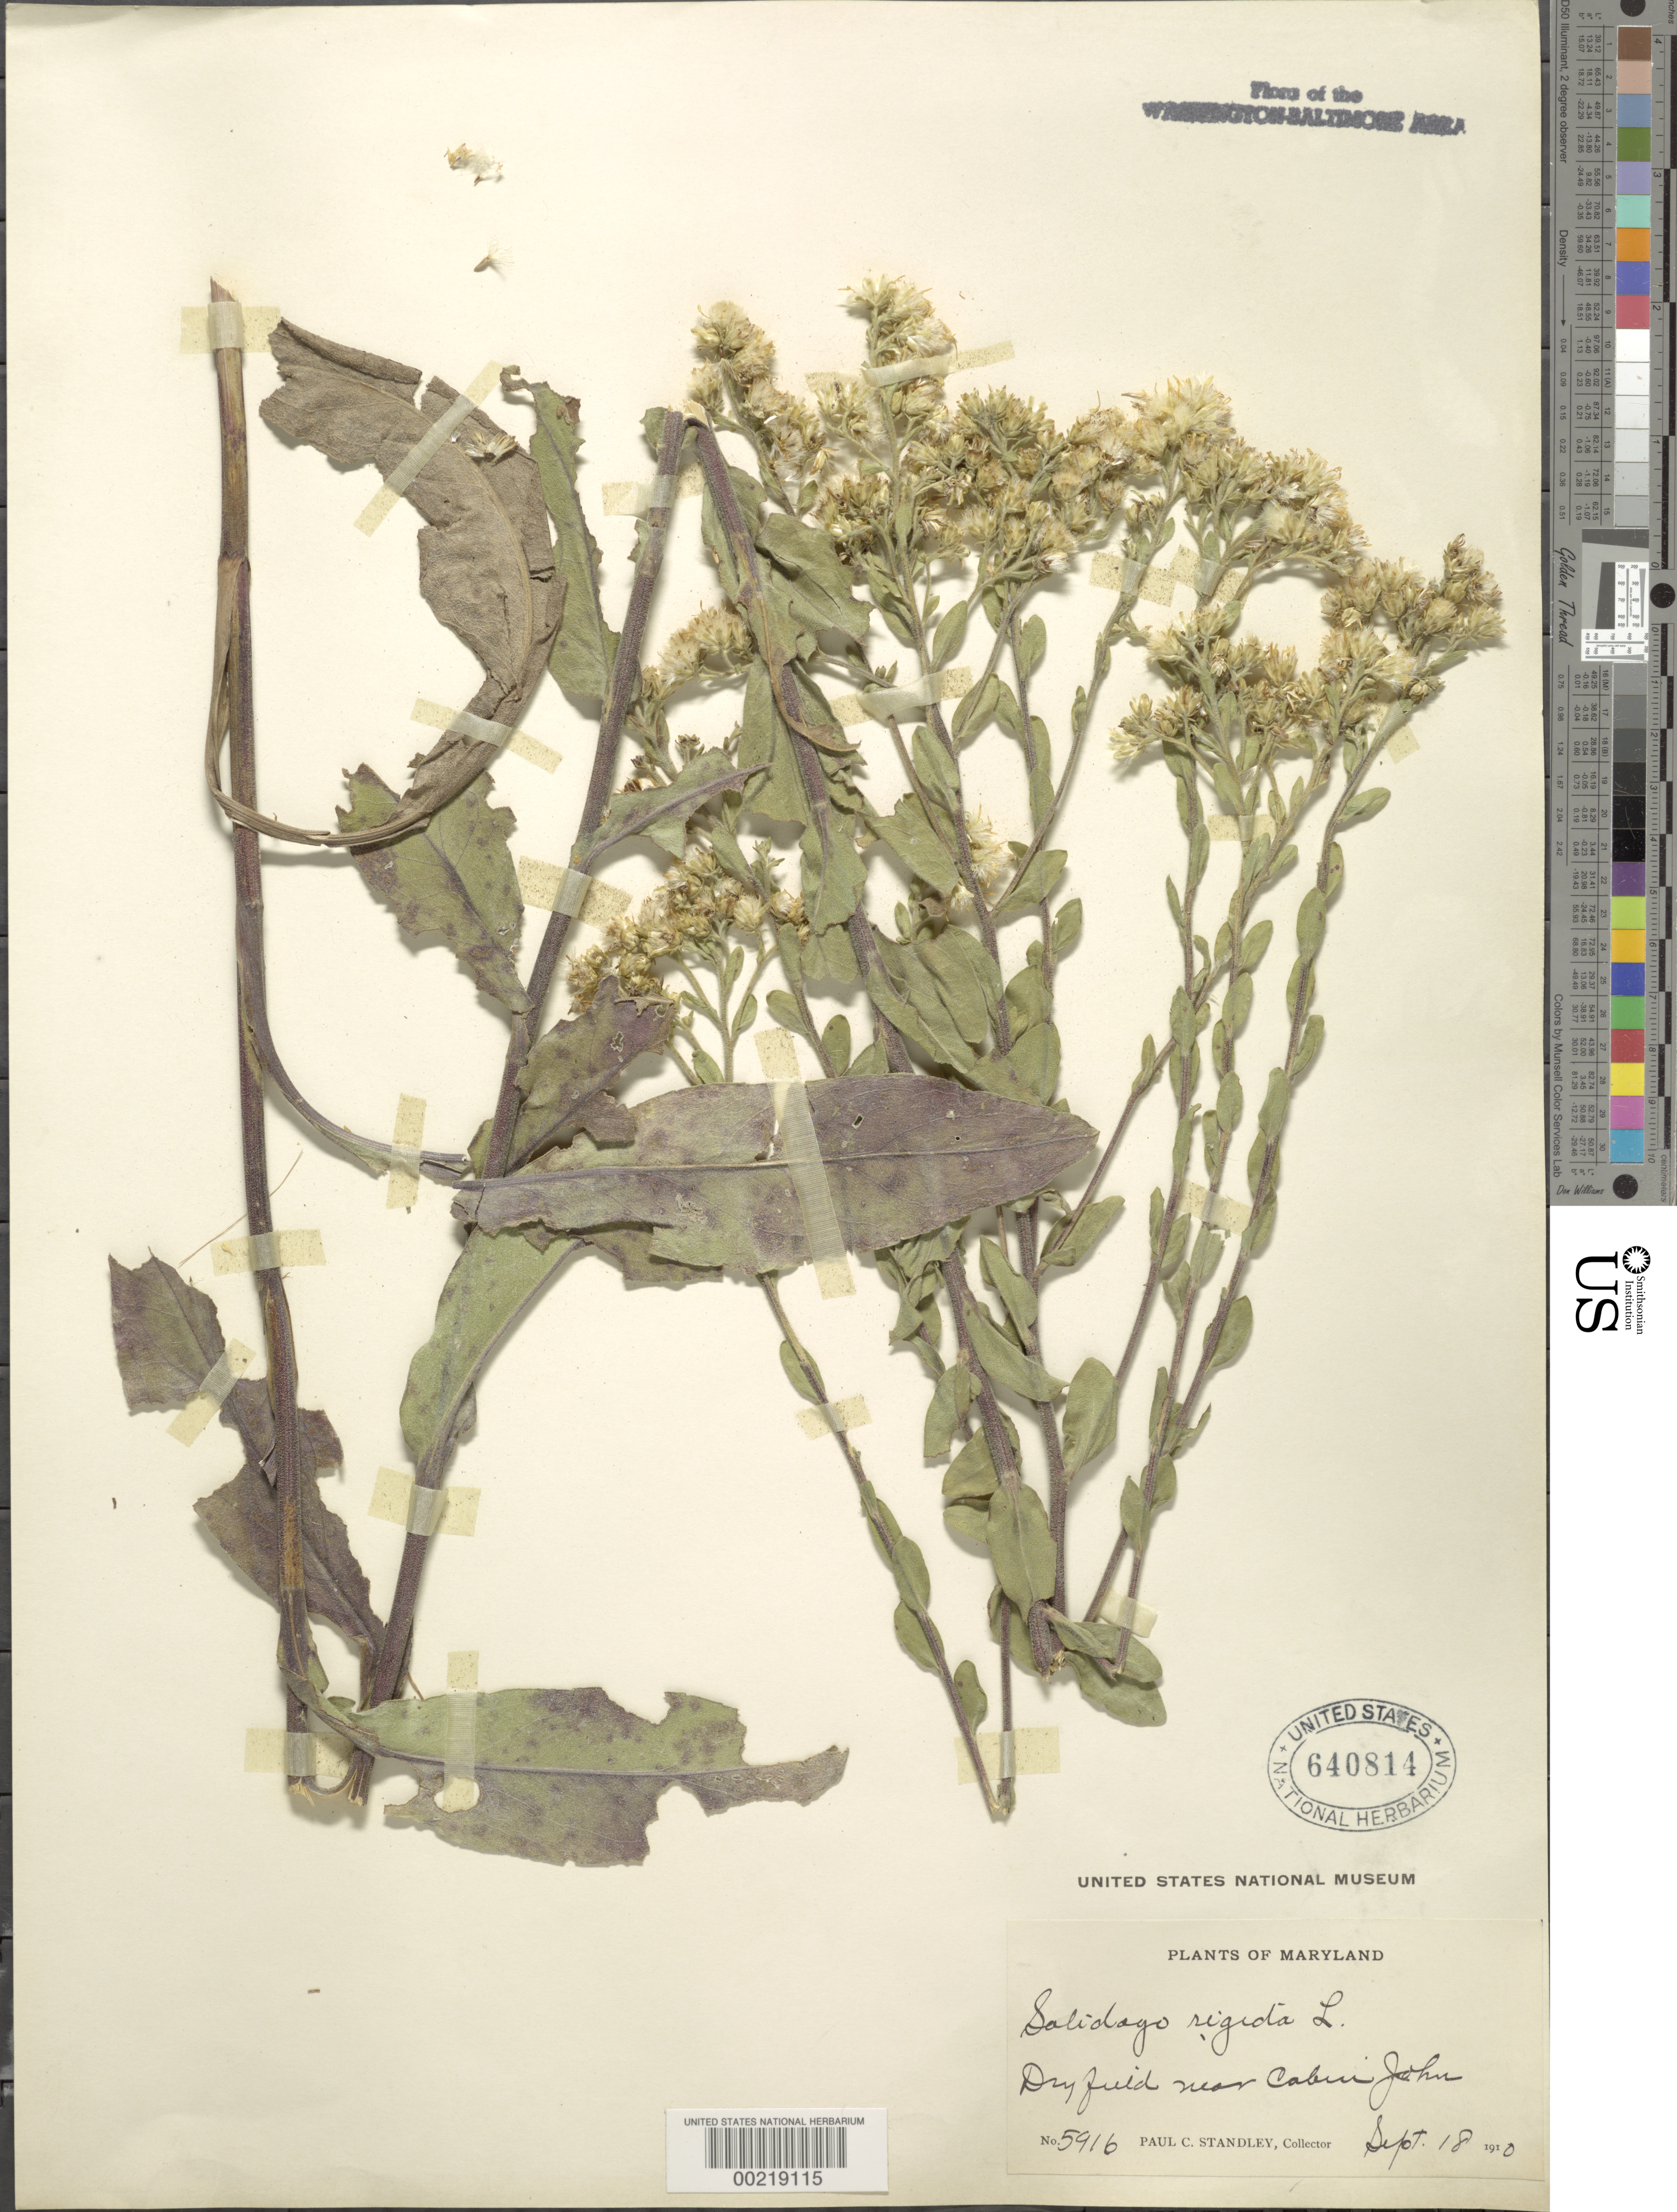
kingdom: Plantae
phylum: Tracheophyta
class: Magnoliopsida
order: Asterales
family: Asteraceae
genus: Solidago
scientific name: Solidago rigida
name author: L.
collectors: P. C. Standley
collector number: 5916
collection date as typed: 18 Sep 1910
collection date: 1910-09-18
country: United States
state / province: Maryland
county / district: Montgomery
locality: Near Cabin John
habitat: Dry feild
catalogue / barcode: US 640814